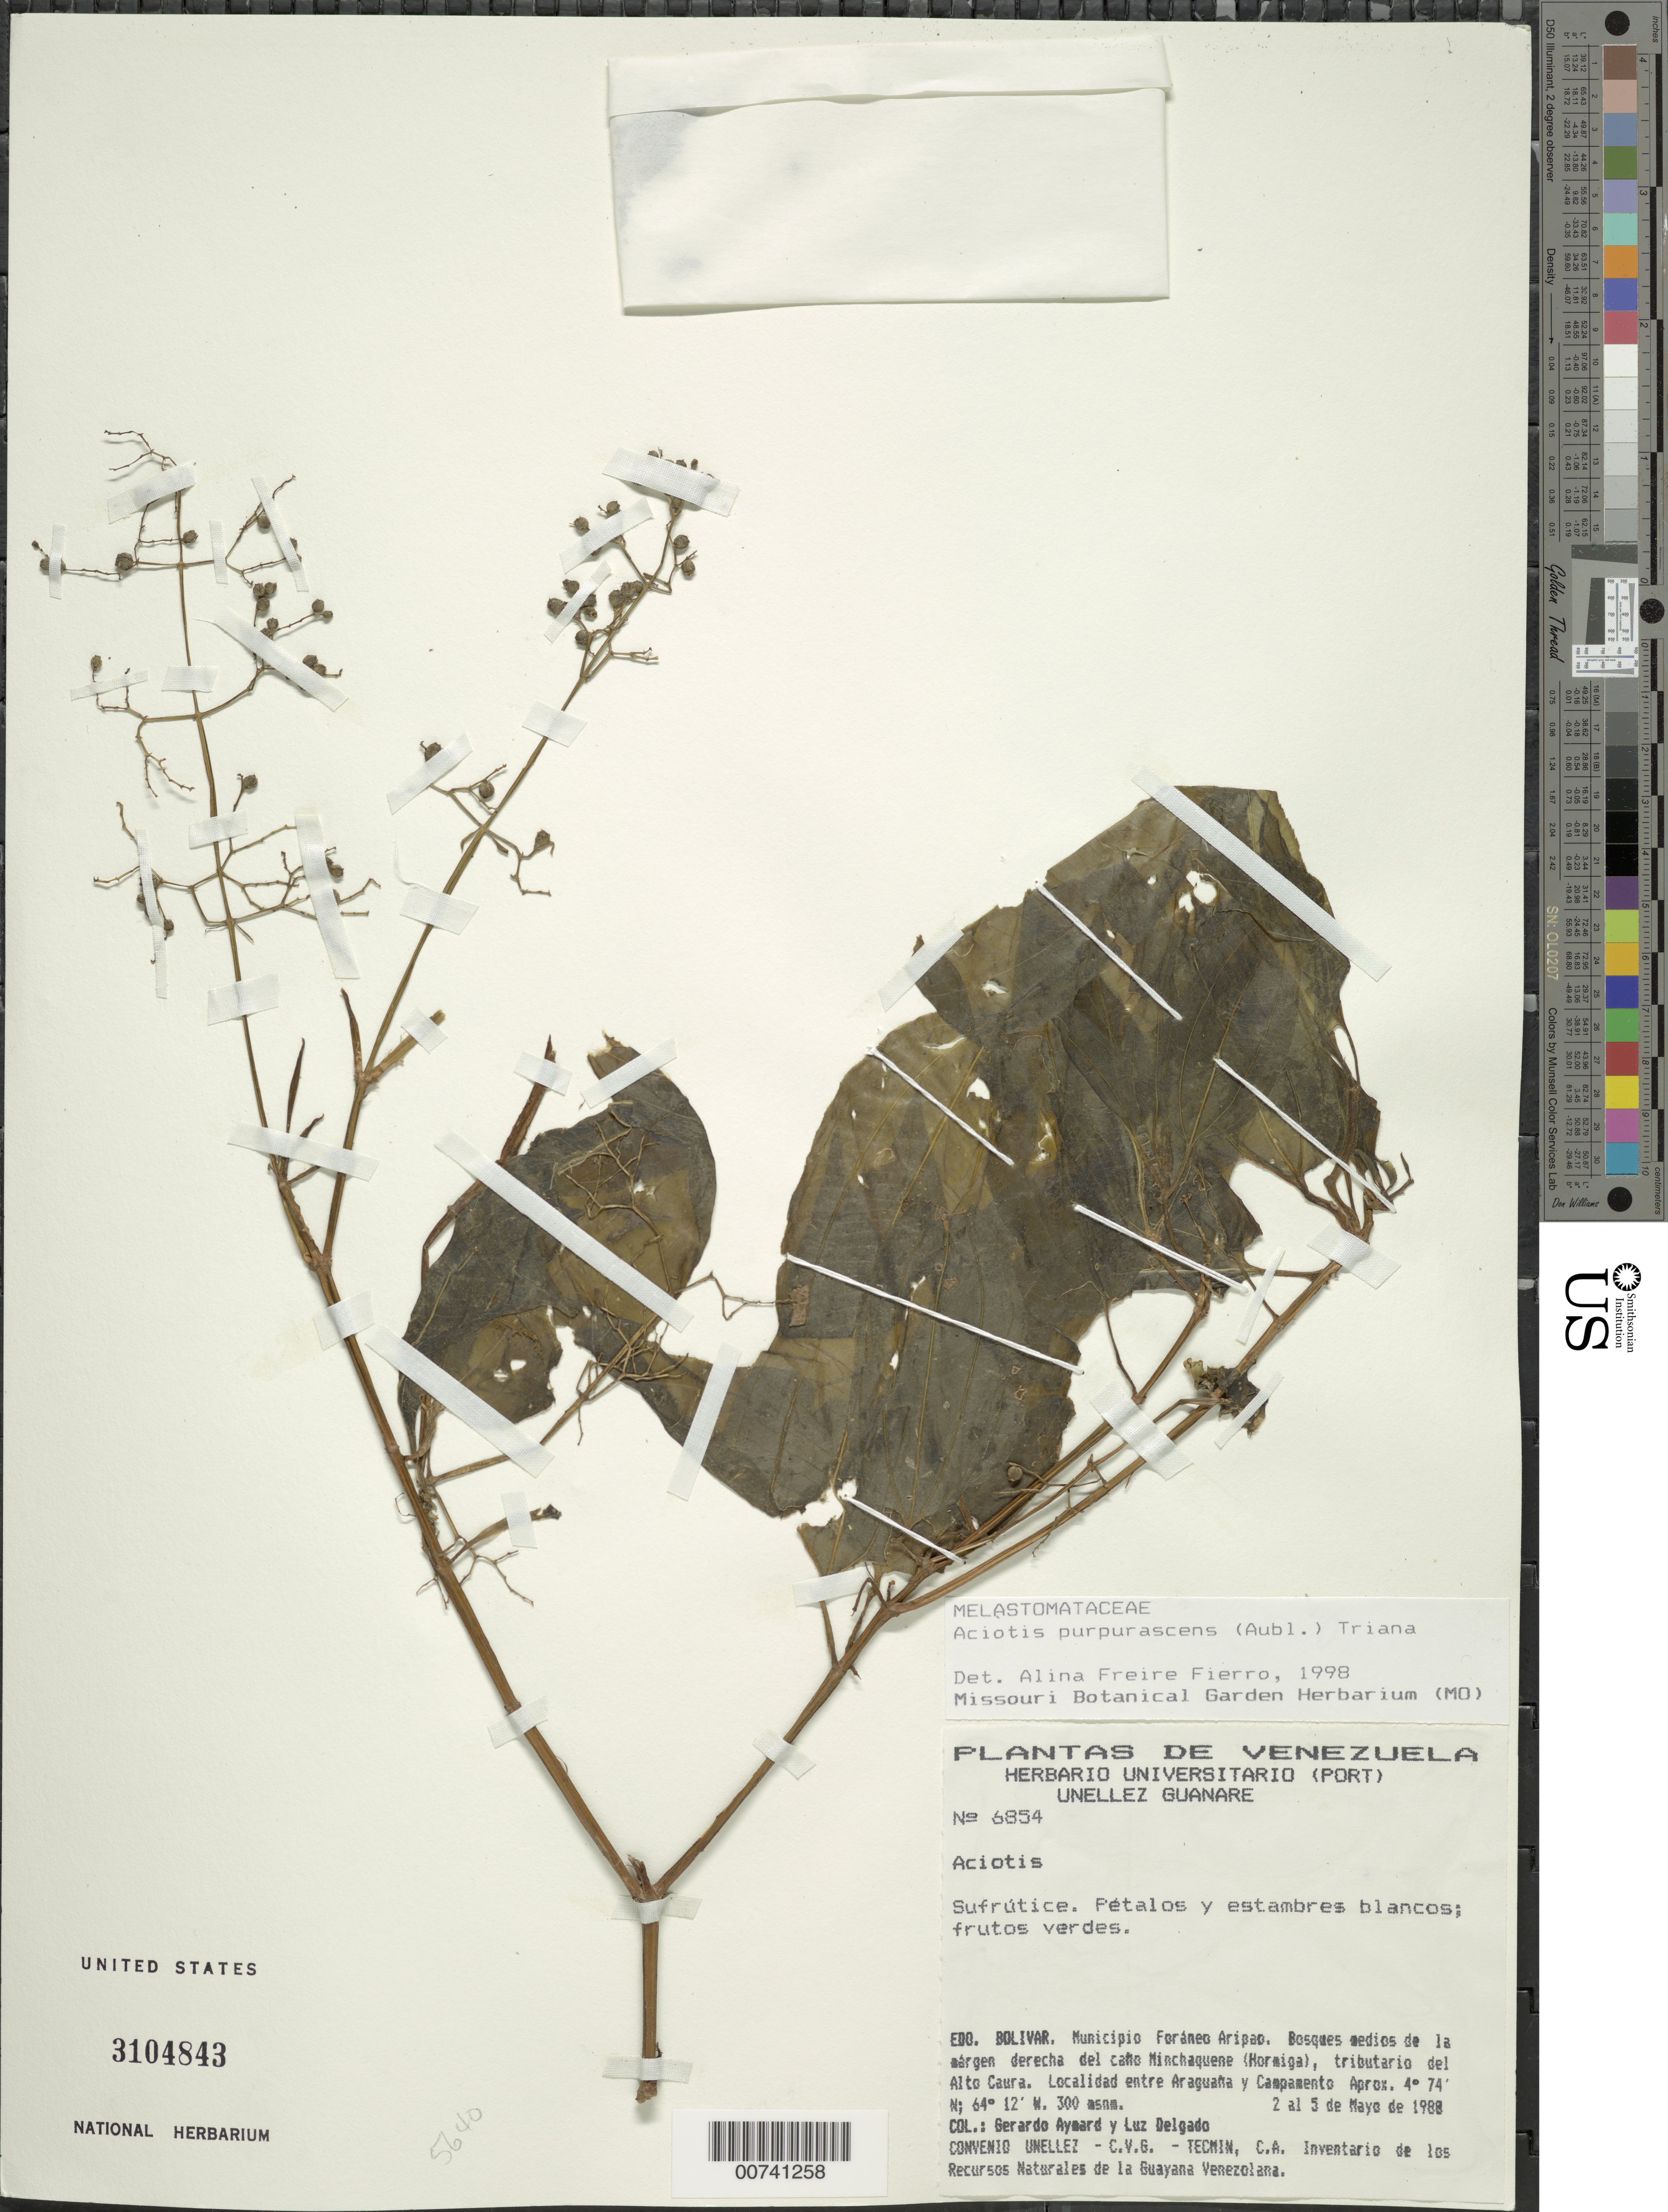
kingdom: Plantae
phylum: Tracheophyta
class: Magnoliopsida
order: Myrtales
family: Melastomataceae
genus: Aciotis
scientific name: Aciotis purpurascens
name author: (Aubl.) Triana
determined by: Freire-Fierro, A.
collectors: G. A. Aymard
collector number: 6854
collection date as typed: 2-May-88 to 5-May-88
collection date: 1988-05-02/1988-05-05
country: Venezuela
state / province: Bolívar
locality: Mun. Foraneo Aripao, Caño Minchaquene, trib of Alto Caura; betw Araguana & Campamento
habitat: Forest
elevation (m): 300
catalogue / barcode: US 3104843